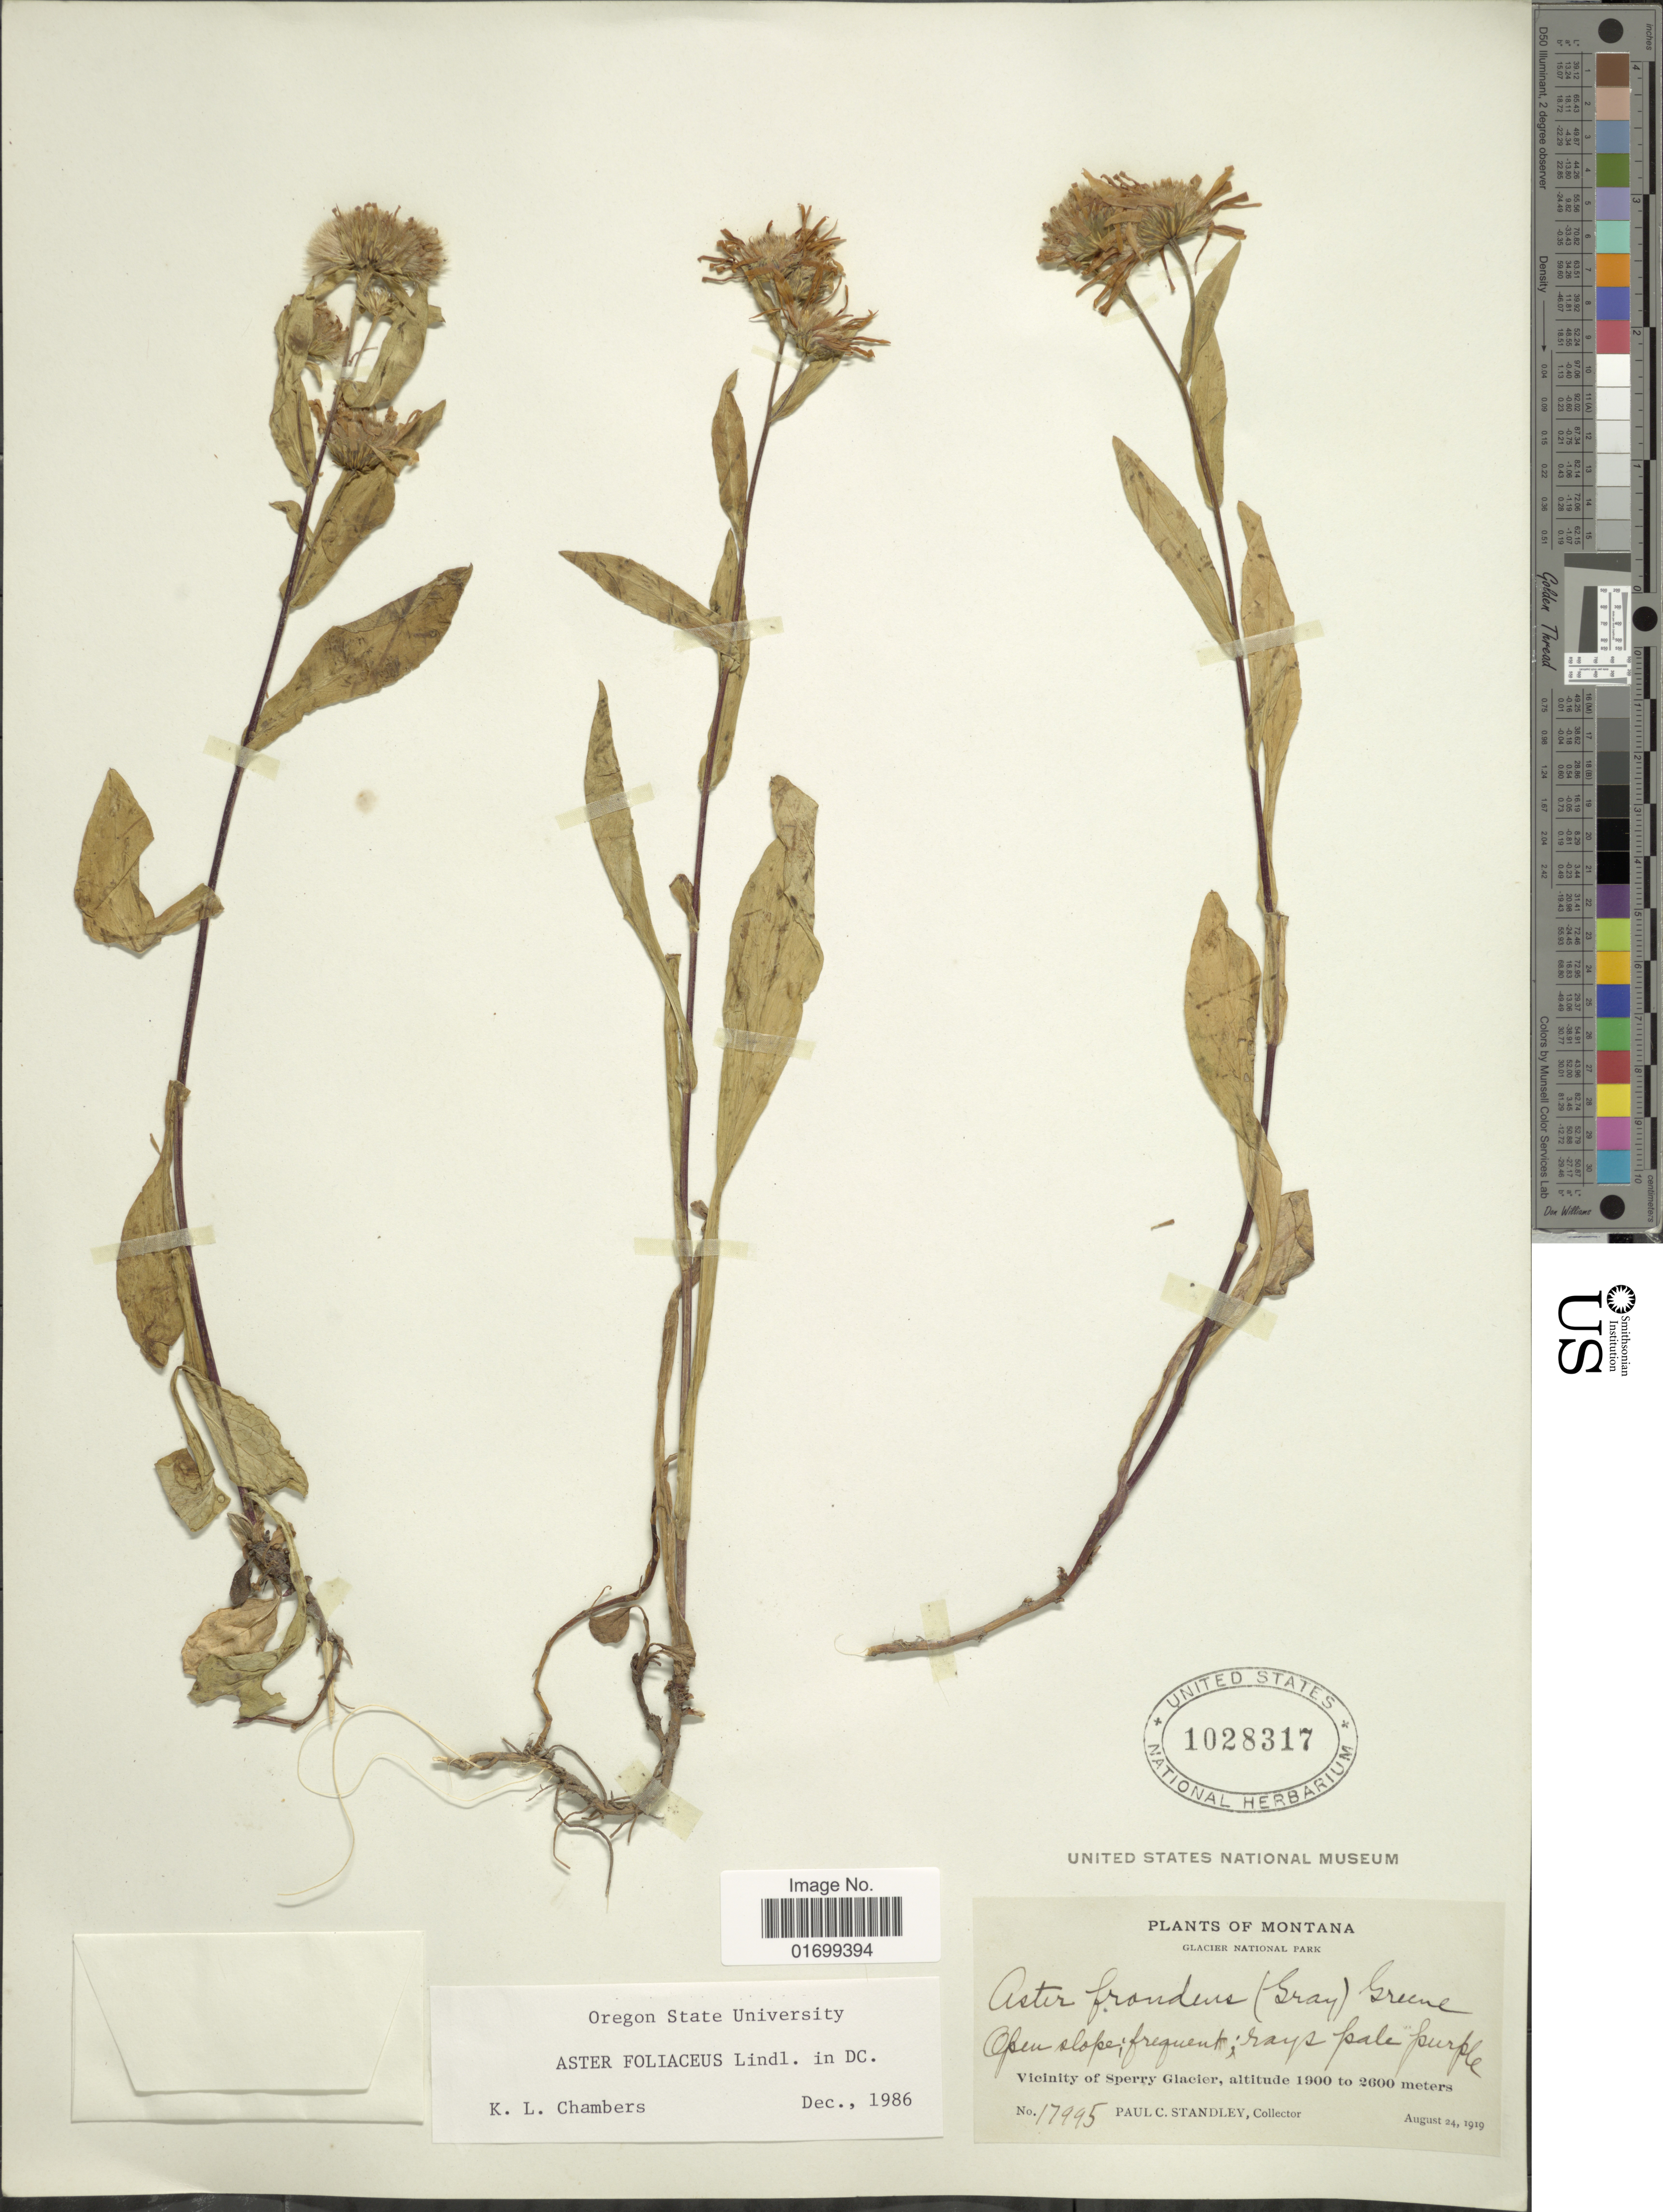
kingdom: Plantae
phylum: Tracheophyta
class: Magnoliopsida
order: Asterales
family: Asteraceae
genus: Symphyotrichum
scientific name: Symphyotrichum foliaceum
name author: (Lindl. ex DC.) G.L. Nesom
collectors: P. C. Standley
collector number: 17995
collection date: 1919-08-24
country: United States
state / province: Montana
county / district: Glacier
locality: Glacier National Park, open slope, vicinity of Sperry Glacier.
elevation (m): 1900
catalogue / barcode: US 1028317